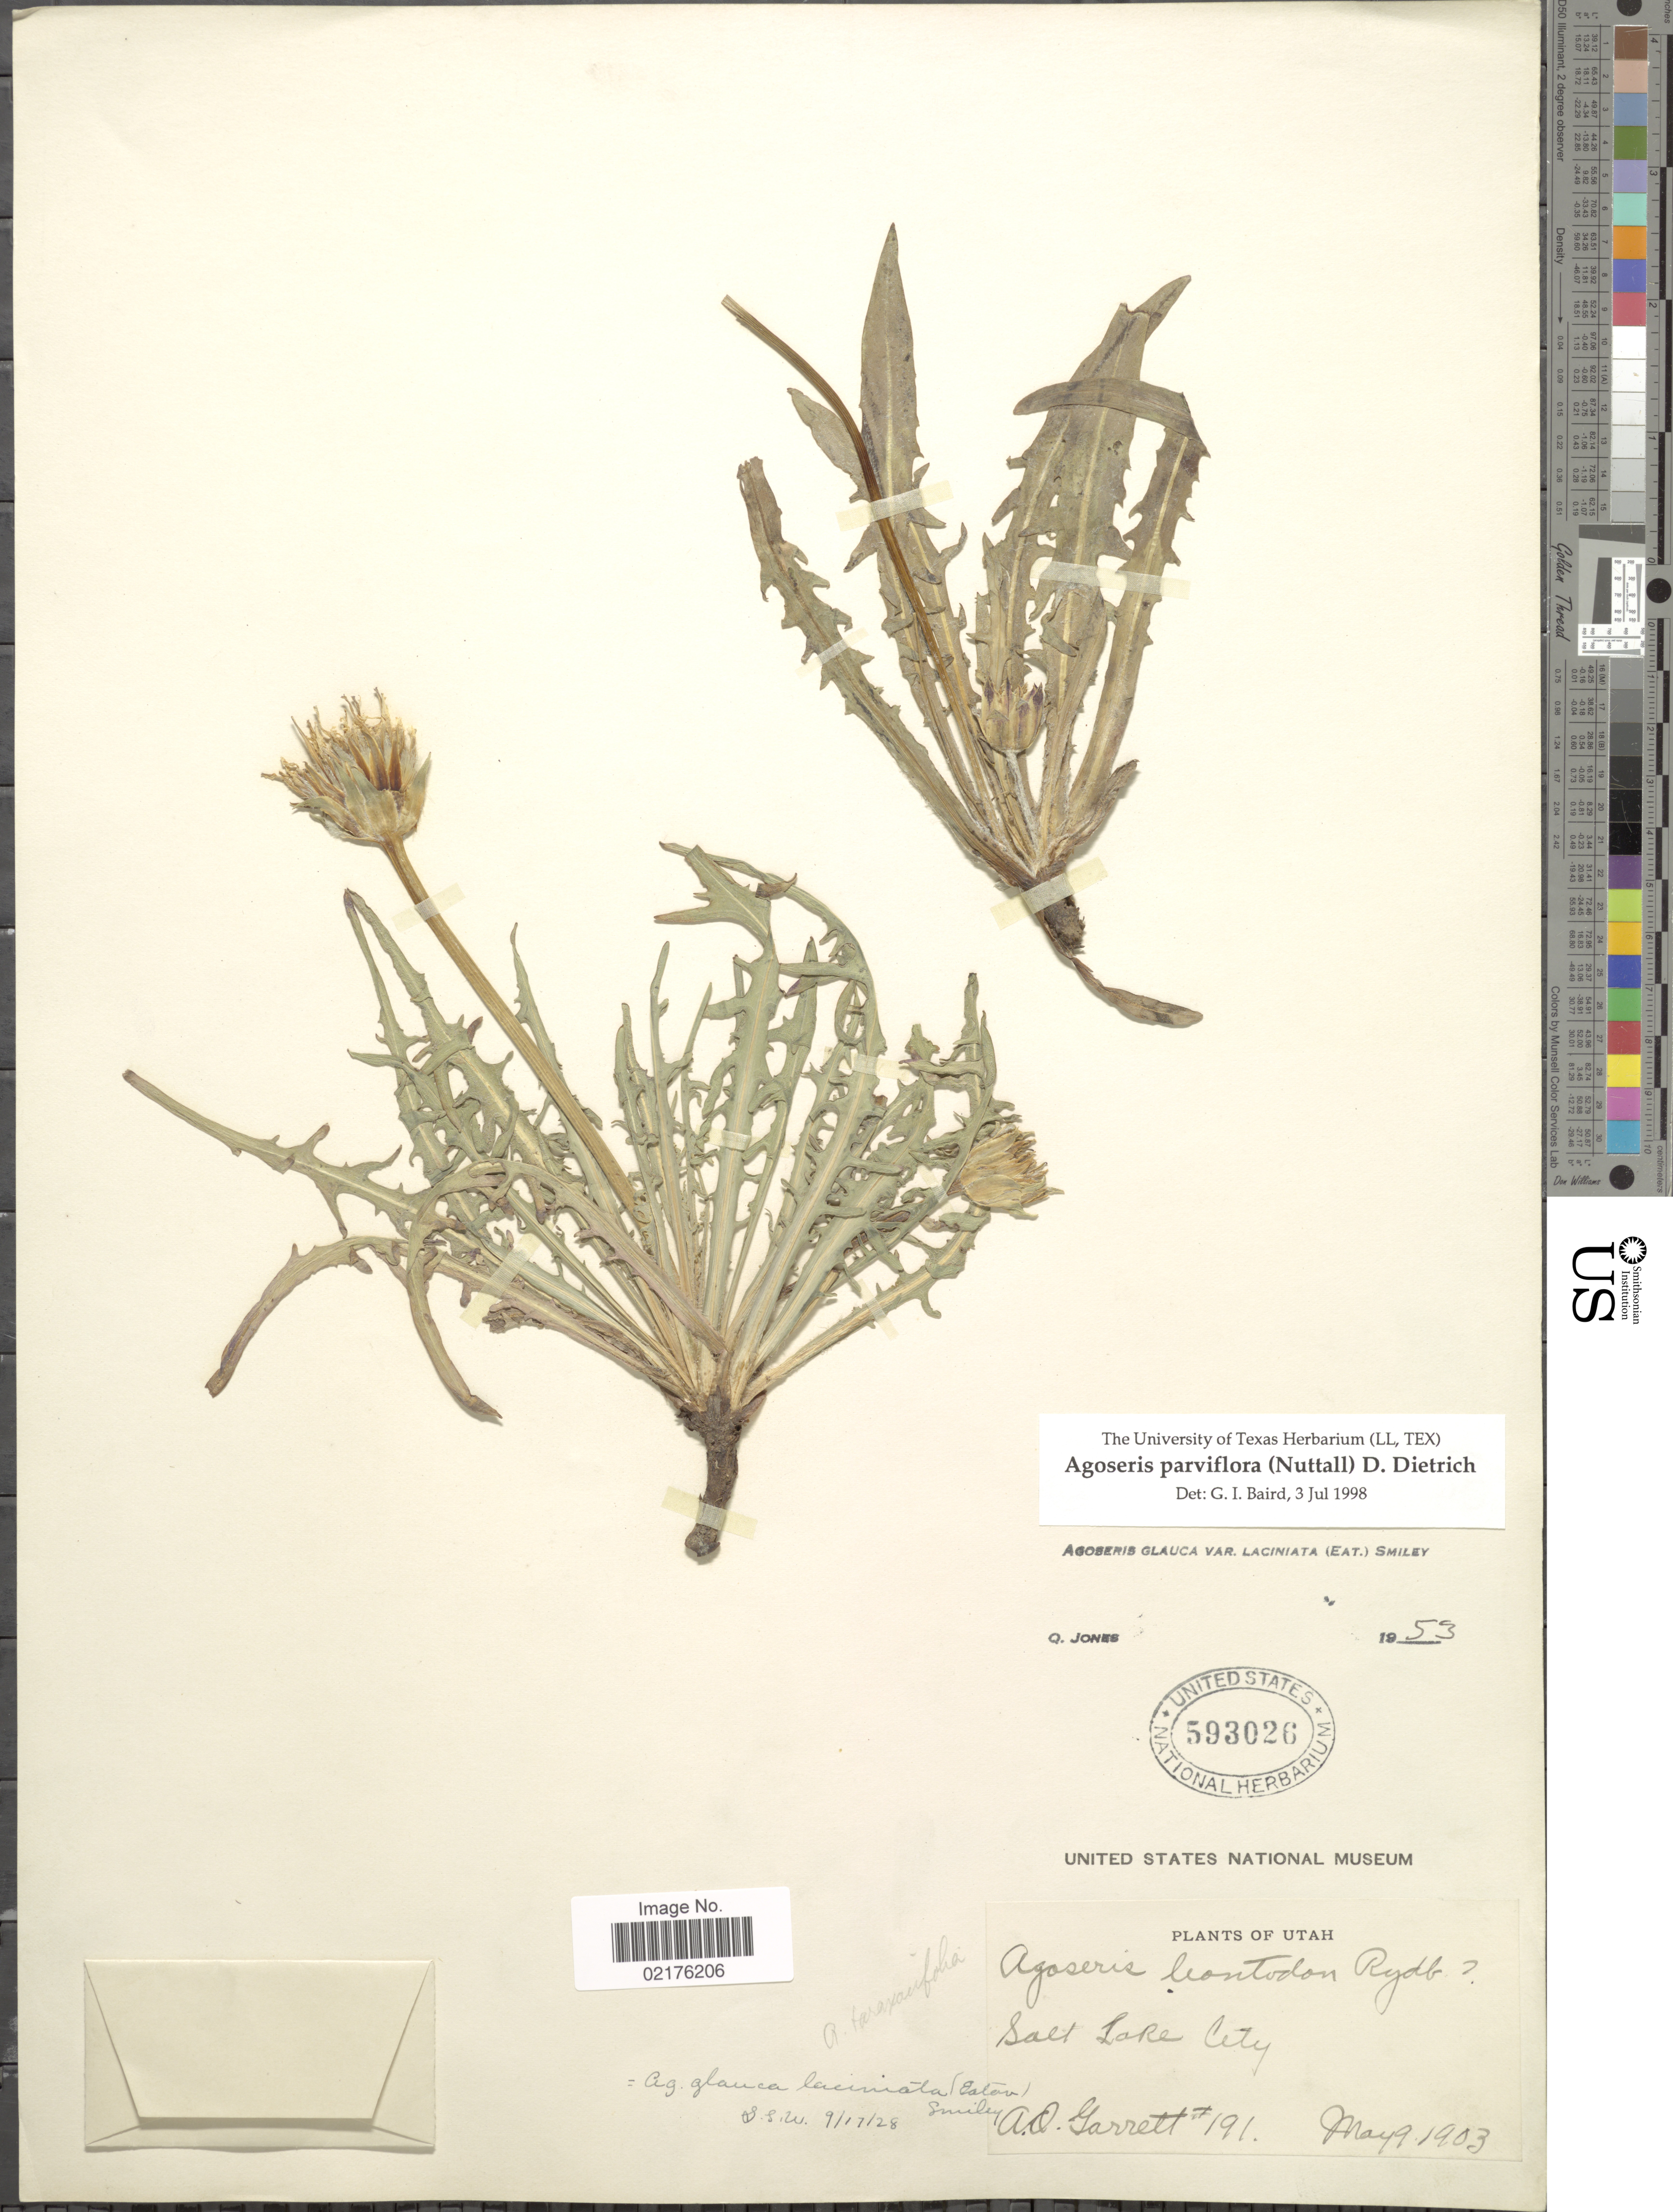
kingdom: Plantae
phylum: Tracheophyta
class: Magnoliopsida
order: Asterales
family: Asteraceae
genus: Agoseris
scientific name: Agoseris parviflora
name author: (Nutt.) D. Dietr.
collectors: A. O. Garrett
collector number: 191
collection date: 1903-05-09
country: United States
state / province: Utah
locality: Salt Lake City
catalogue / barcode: US 593026